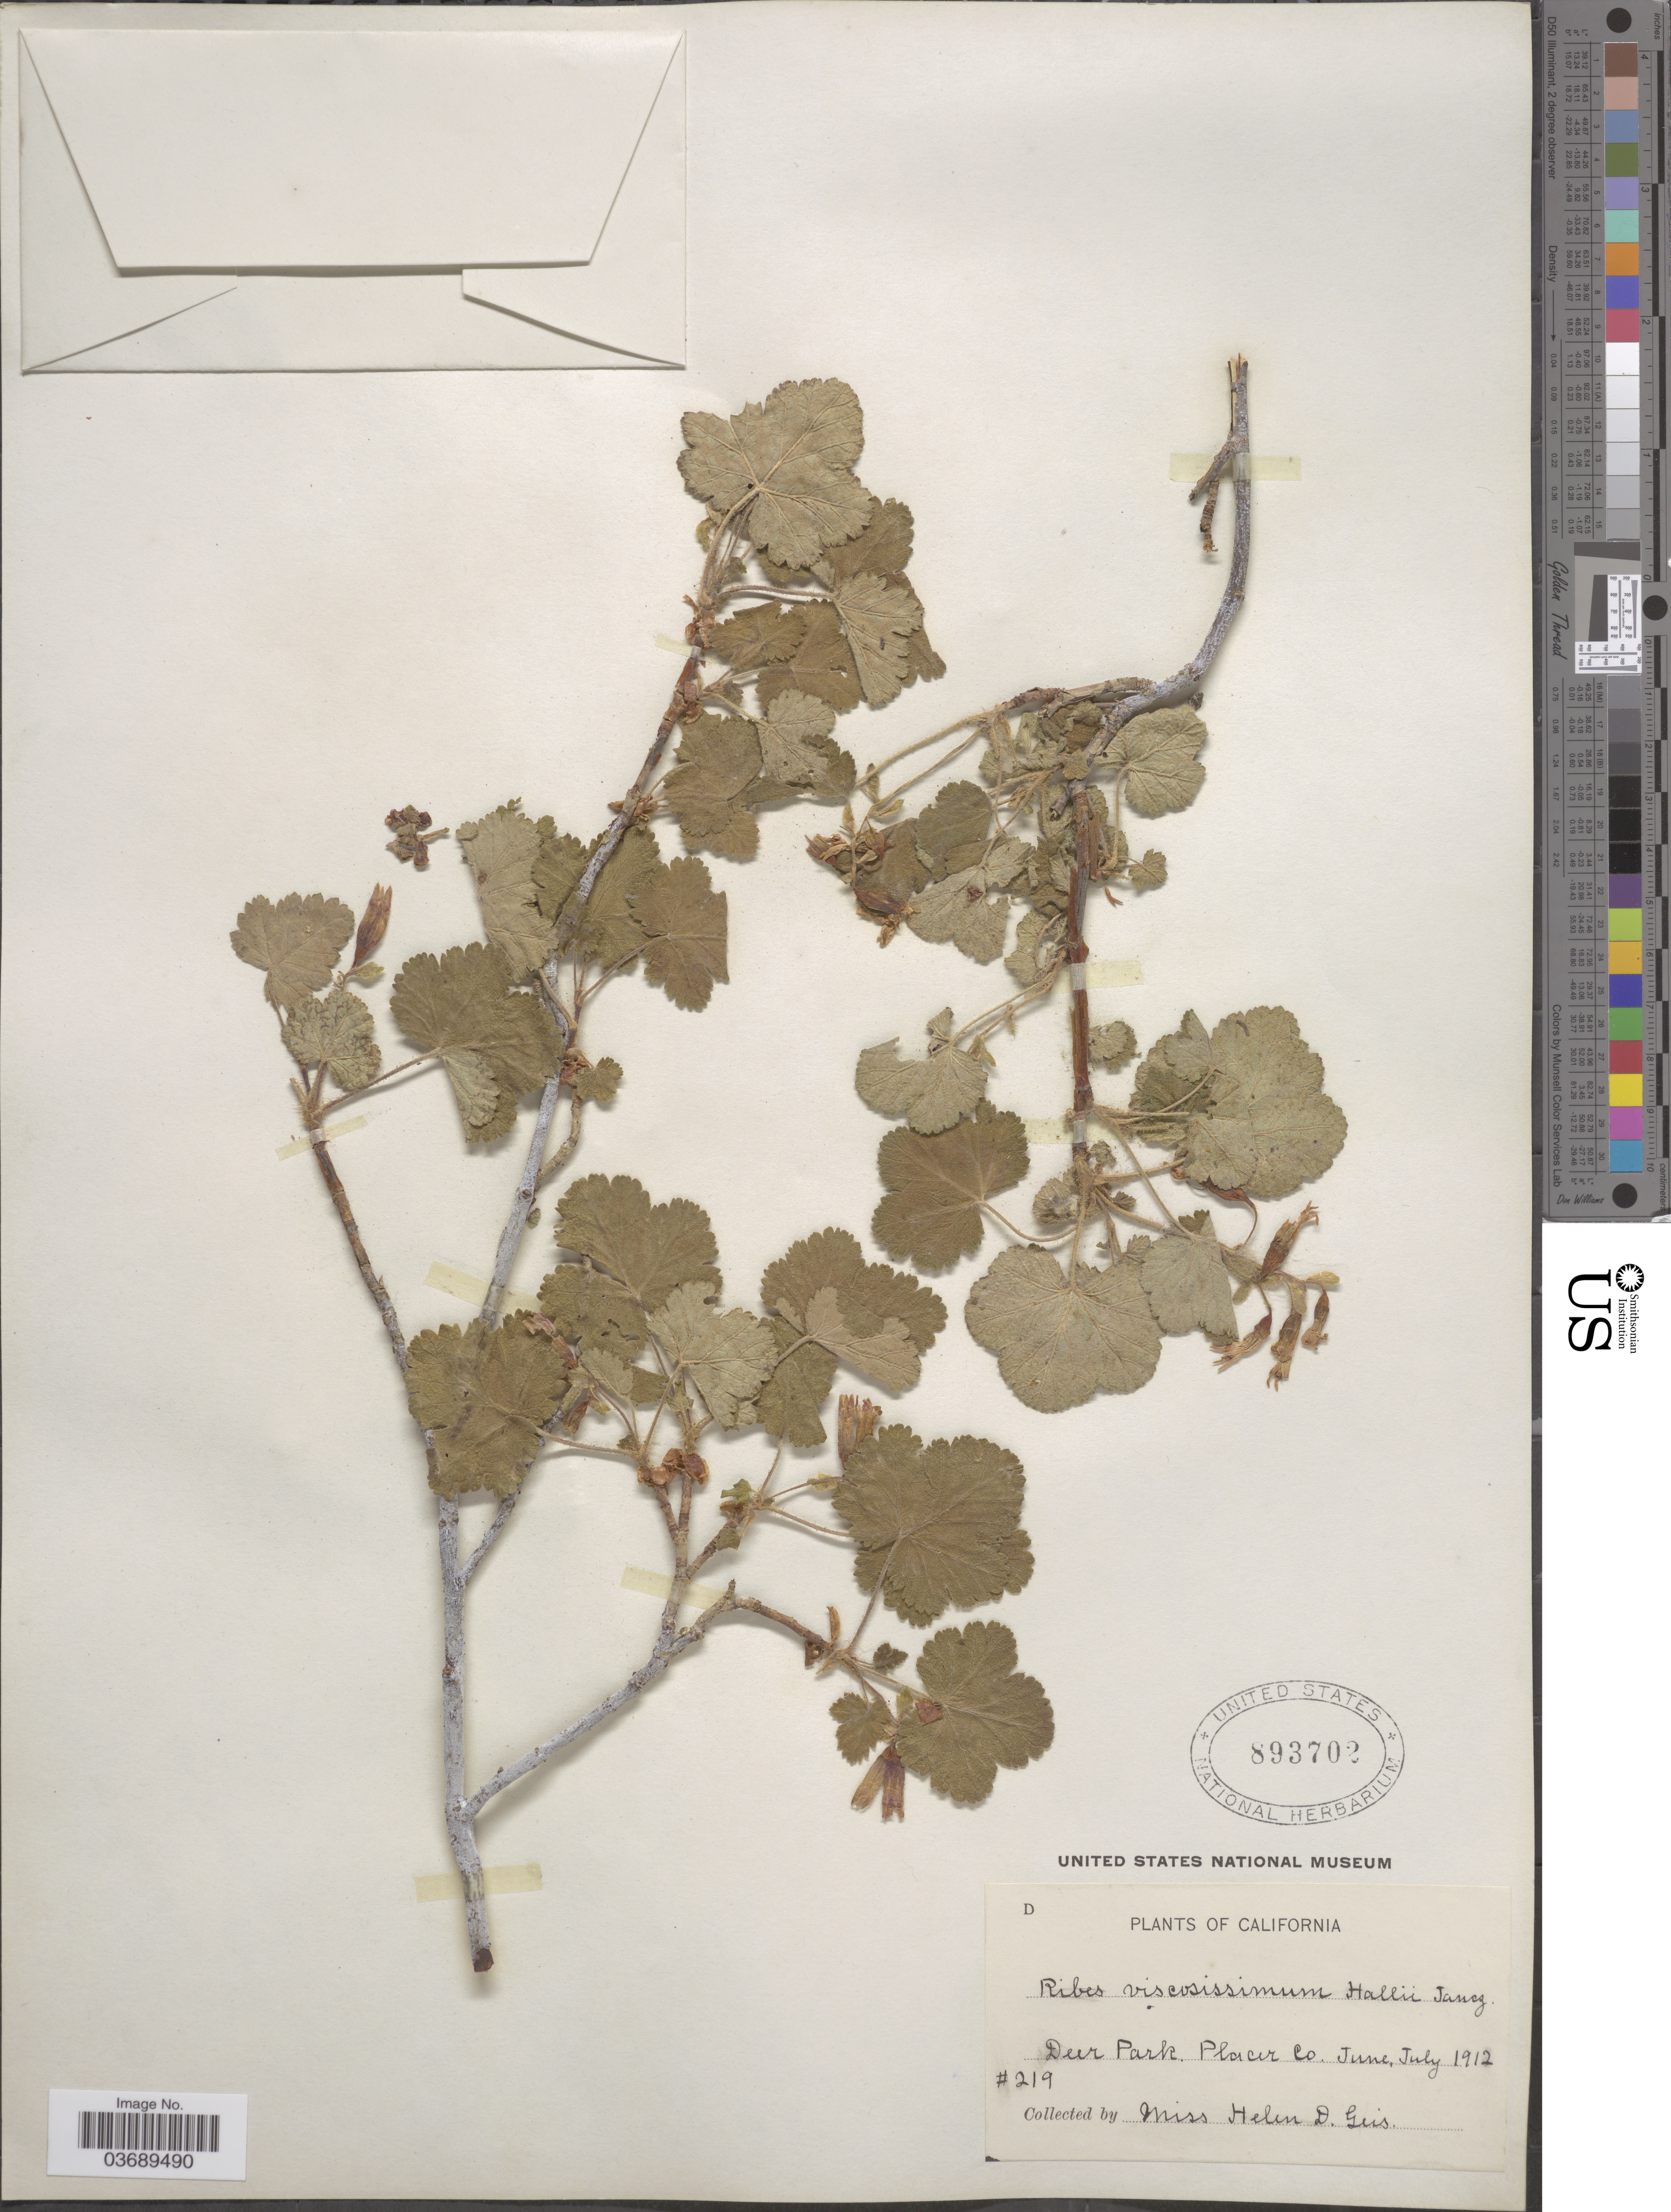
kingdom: Plantae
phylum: Tracheophyta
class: Magnoliopsida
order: Saxifragales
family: Grossulariaceae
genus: Ribes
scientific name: Ribes viscosissimum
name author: Pursh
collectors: H. Geis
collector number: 219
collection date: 1912-06/1912-07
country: United States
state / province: California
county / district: Placer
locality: Deer Park, Placer Co.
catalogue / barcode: US 893702